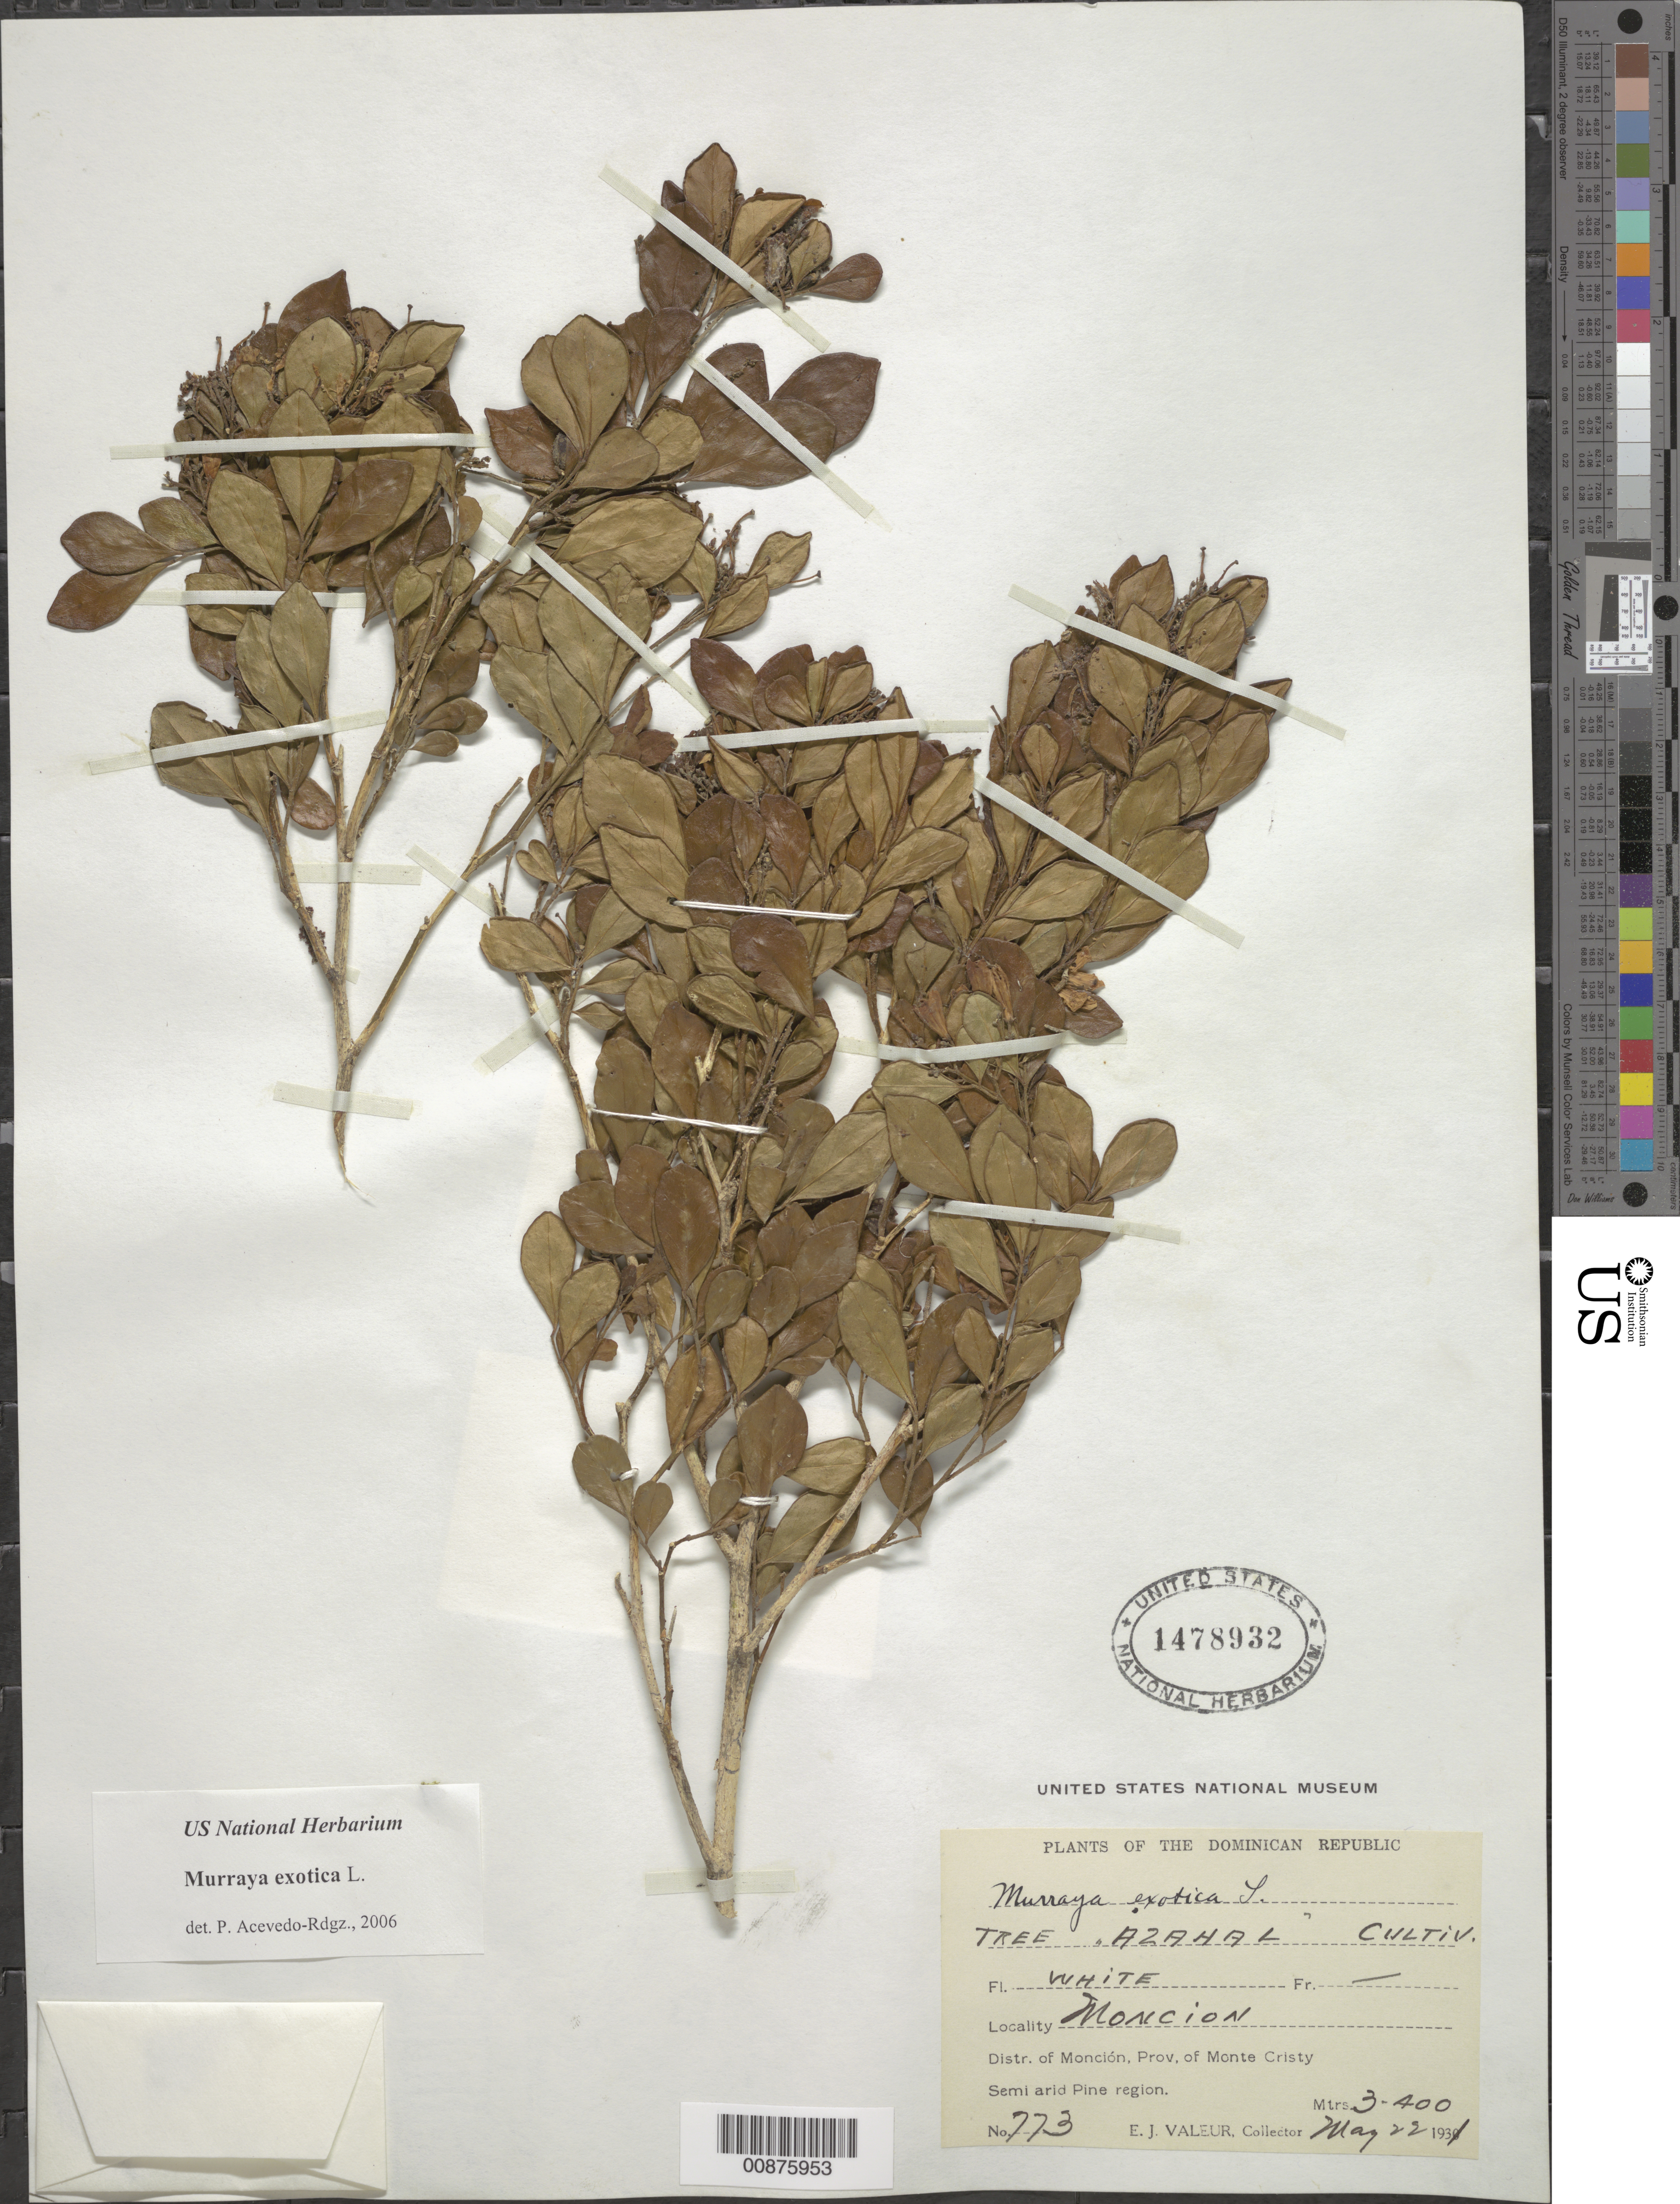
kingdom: Plantae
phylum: Tracheophyta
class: Magnoliopsida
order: Sapindales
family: Rutaceae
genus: Murraya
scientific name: Murraya exotica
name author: L.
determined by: Acevedo-Rodríguez, P., (BOT), Smithsonian Institution - National Museum of Natural History (UNITED STATES)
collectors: E. Valeur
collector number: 773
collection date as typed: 22 May 1931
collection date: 1931-05-22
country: Dominican Republic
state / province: Monte Cristi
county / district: Monción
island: Hispaniola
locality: Moncion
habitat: Semi arid pine region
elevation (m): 300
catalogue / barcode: US 1478932